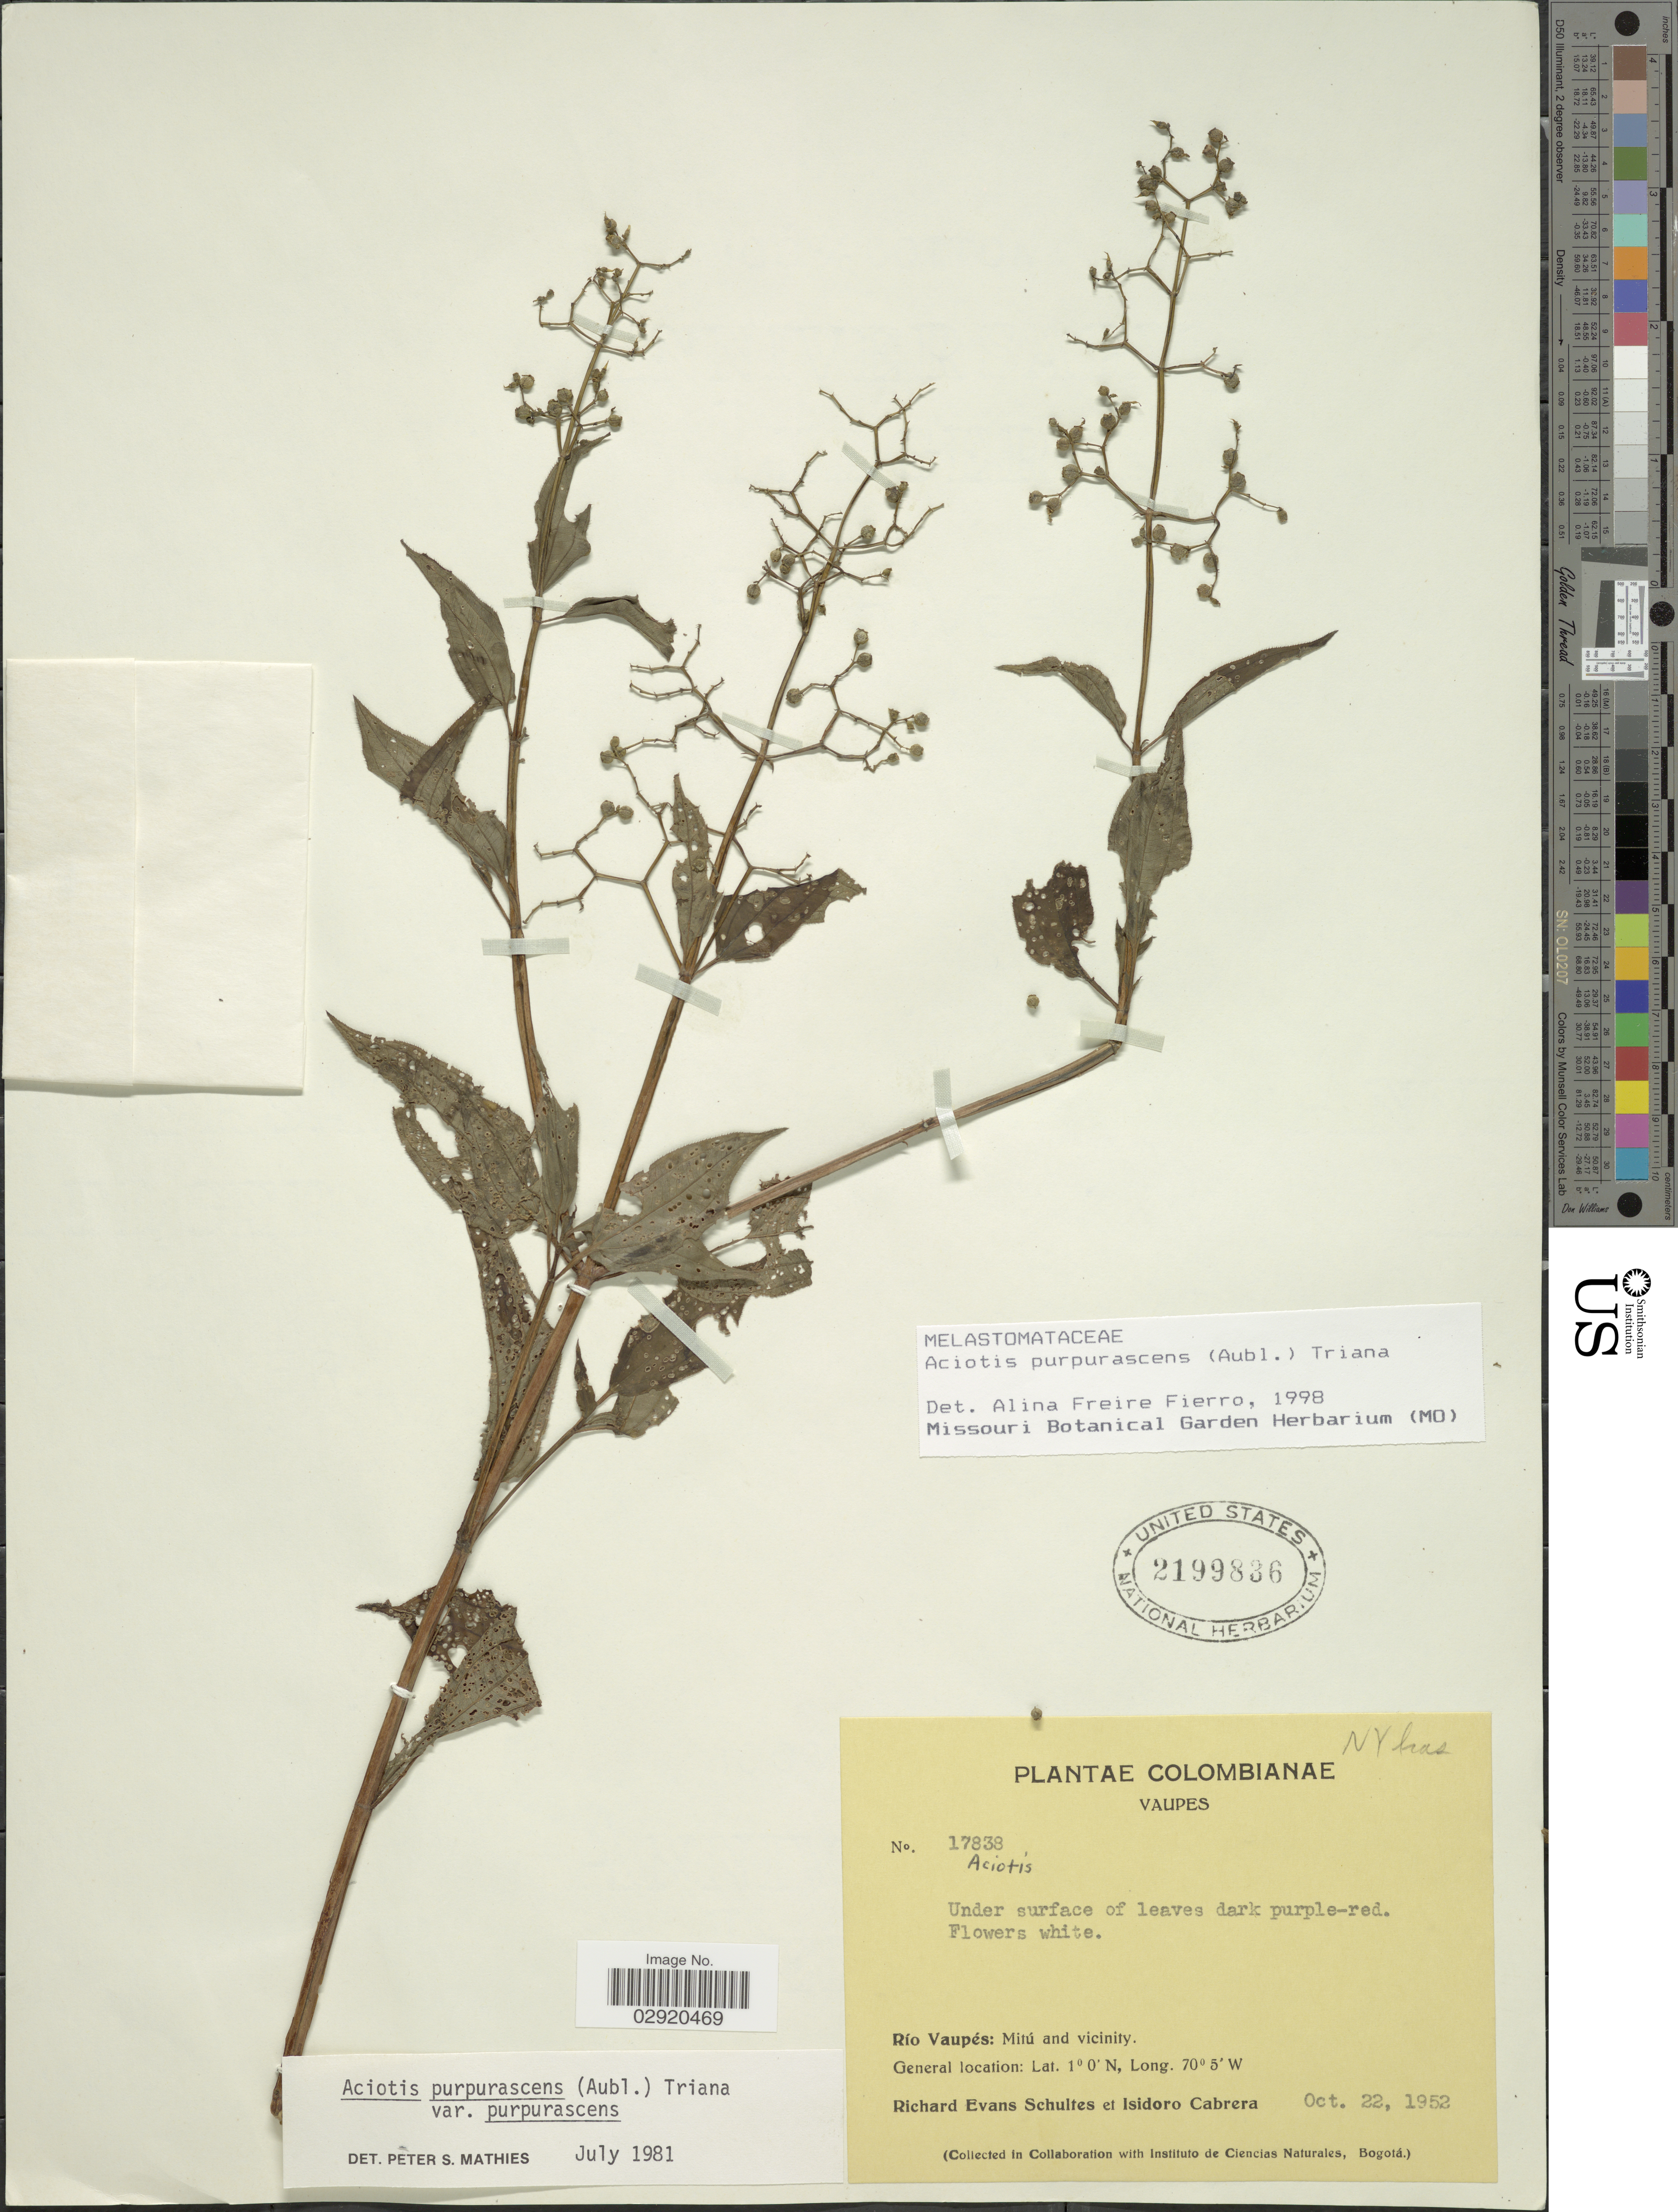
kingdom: Plantae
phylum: Tracheophyta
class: Magnoliopsida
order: Myrtales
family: Melastomataceae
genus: Aciotis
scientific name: Aciotis purpurascens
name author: (Aubl.) Triana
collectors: R. E. Schultes & I. Cabrera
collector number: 17838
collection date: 1952-10-22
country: Colombia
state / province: Vaupés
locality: Río Vaupés: Mitú and vicinity.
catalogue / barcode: US 2199836